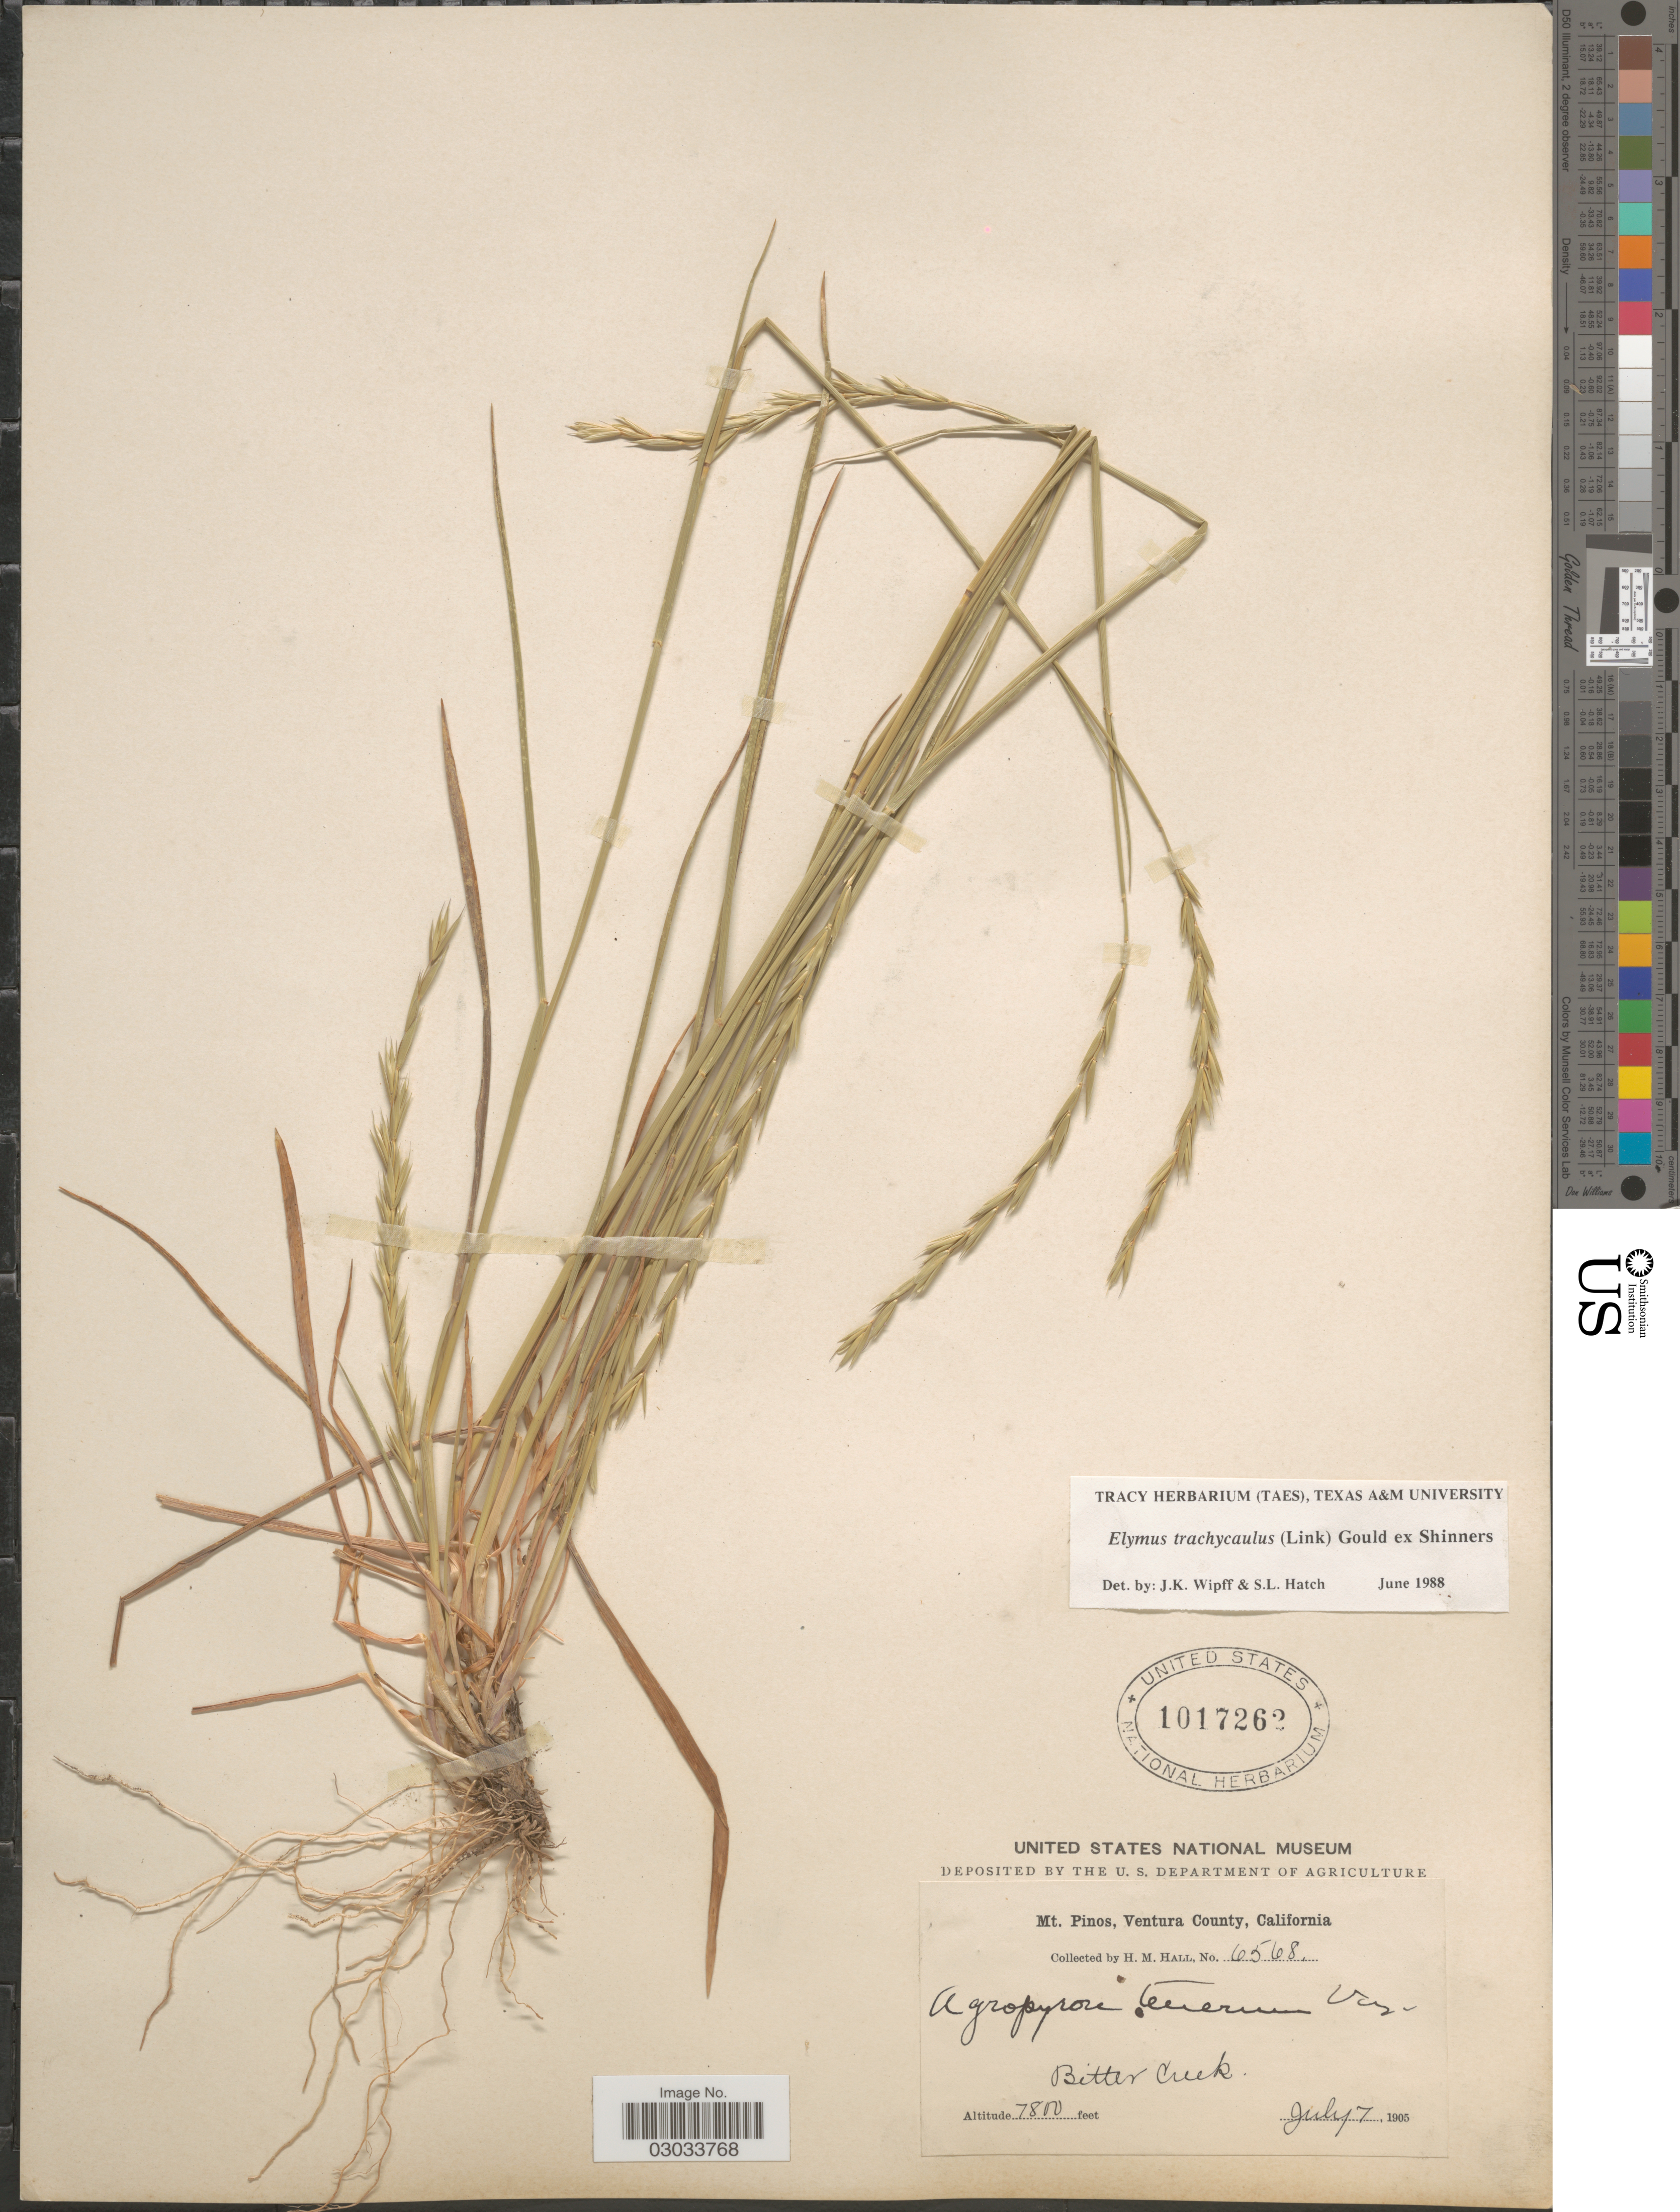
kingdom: Plantae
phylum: Tracheophyta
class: Liliopsida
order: Poales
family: Poaceae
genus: Elymus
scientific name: Elymus trachycaulus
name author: (Link) Gould ex Shinners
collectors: H. M. Hall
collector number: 6568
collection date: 1905-07-07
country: United States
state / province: California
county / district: Ventura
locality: Mt. Pinos, Ventura County. Bitter Creek.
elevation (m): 2377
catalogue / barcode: US 1017262